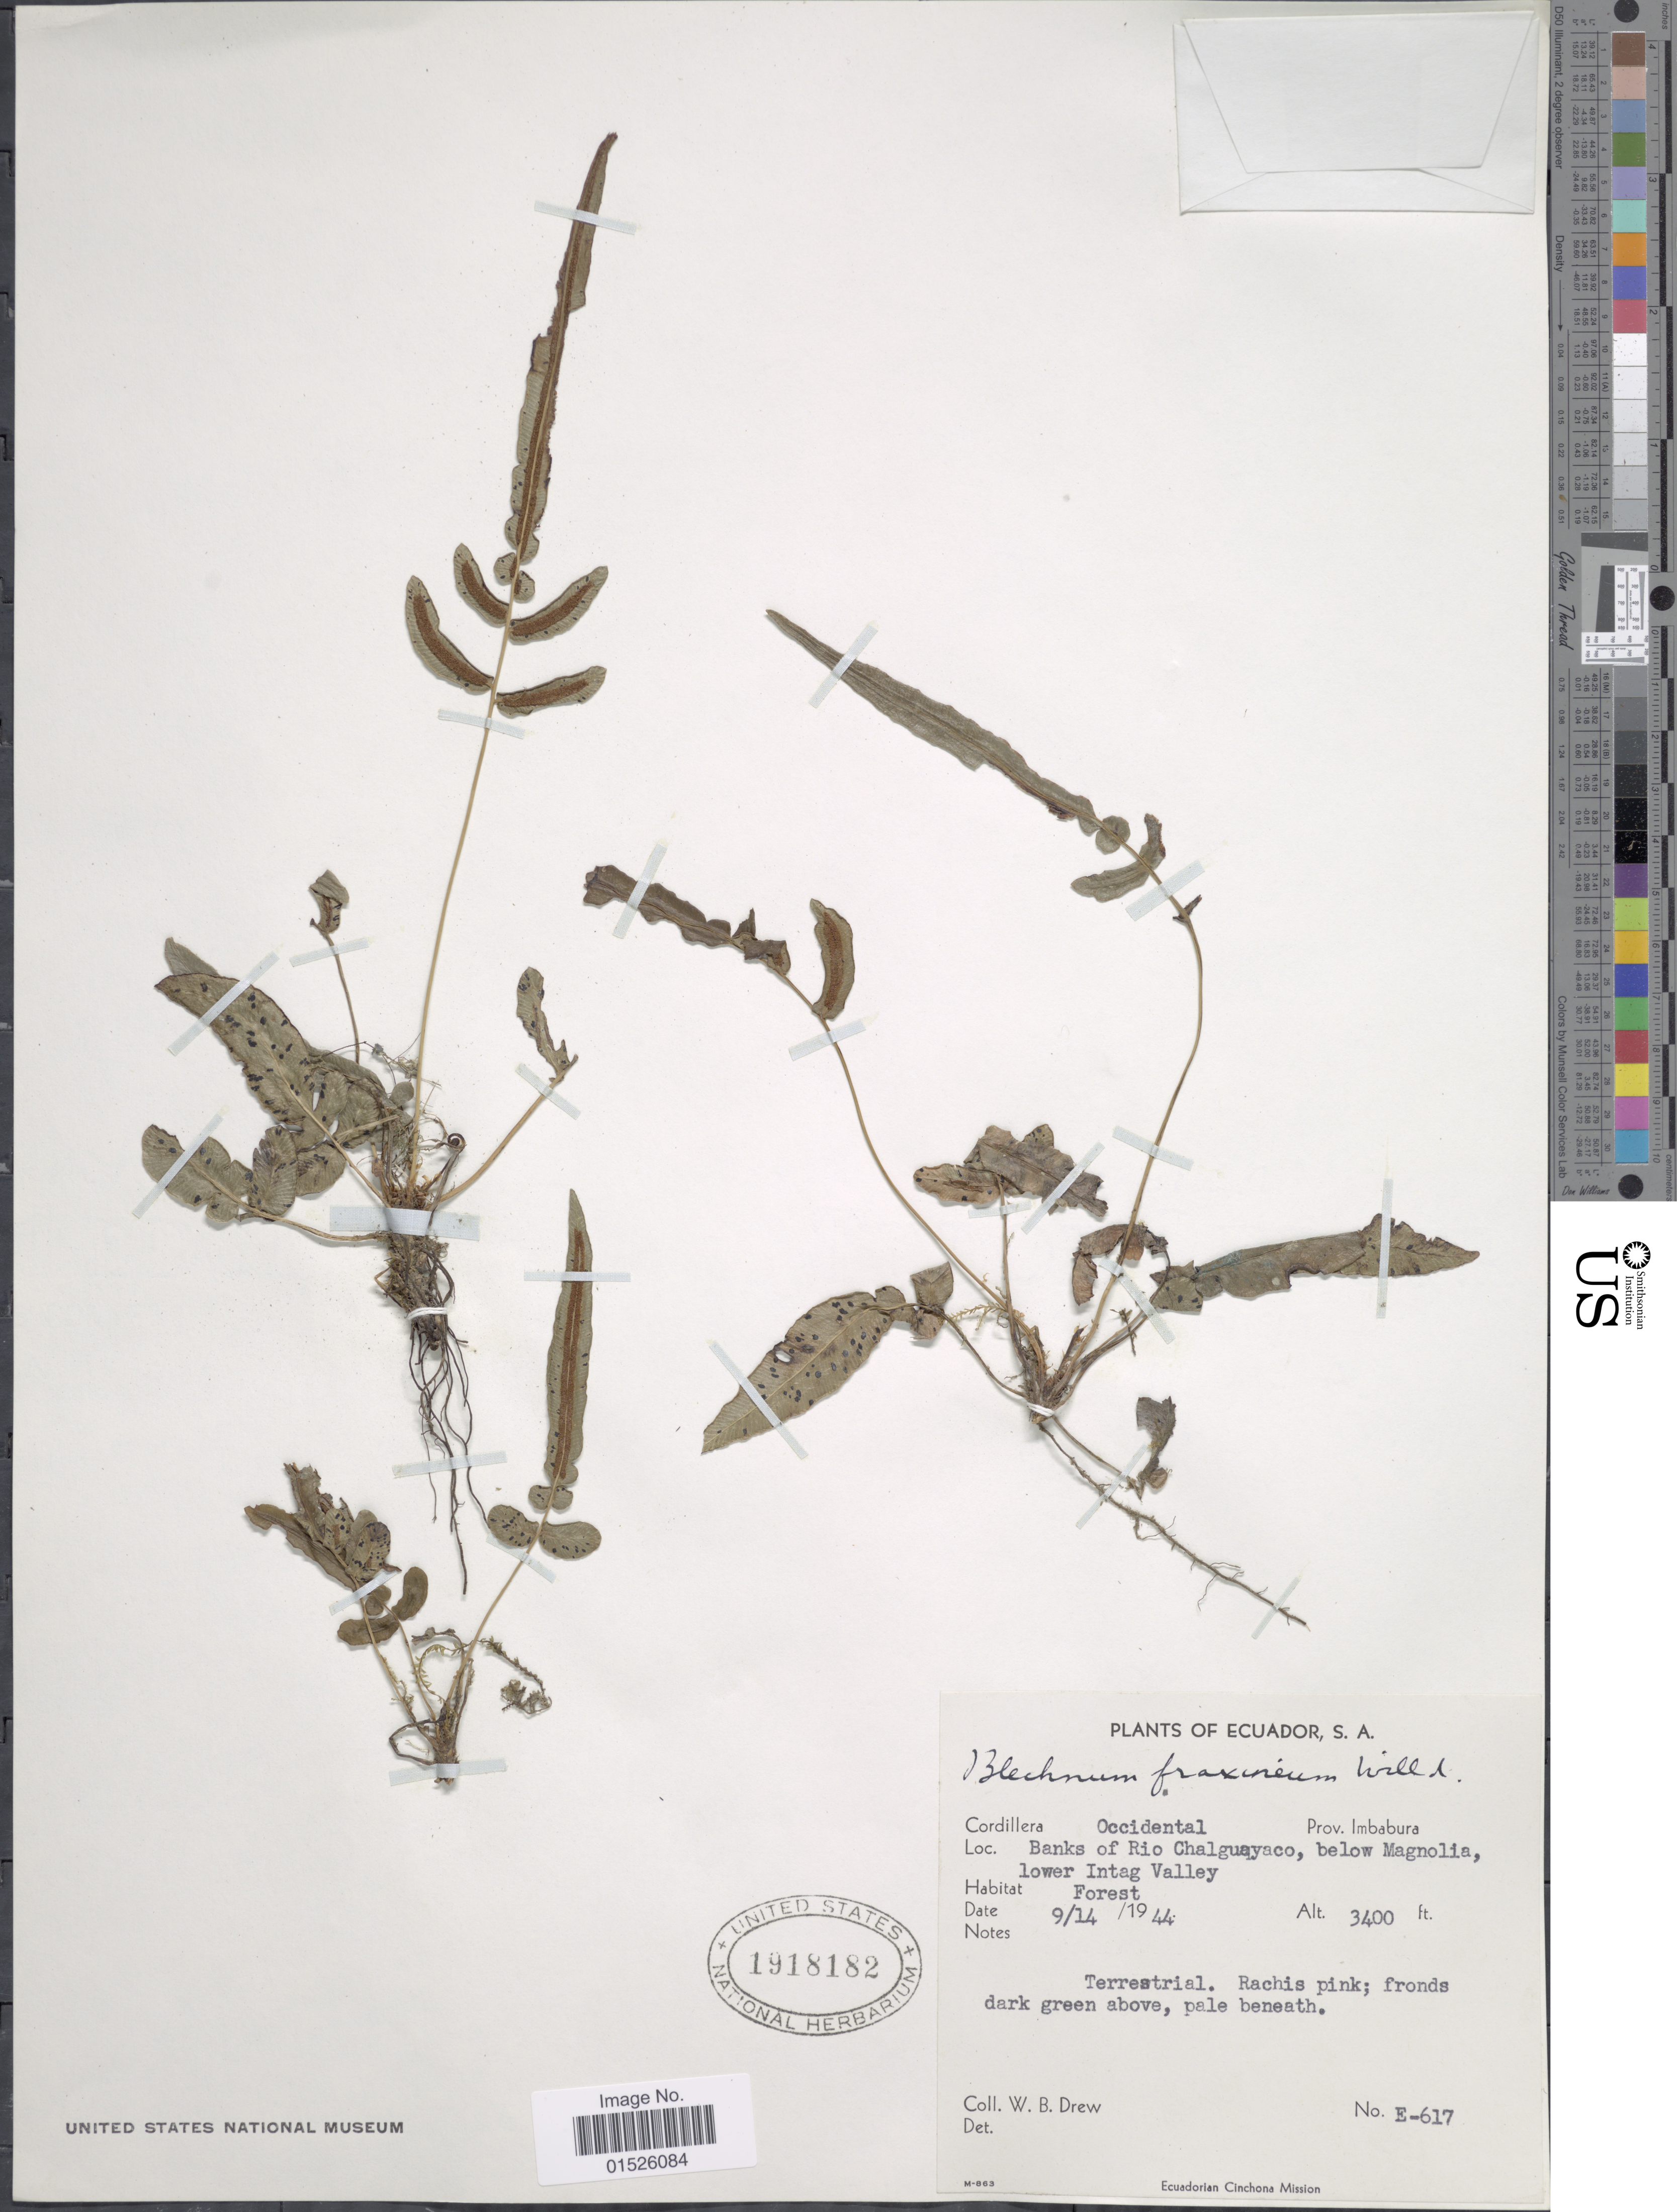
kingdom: Plantae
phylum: Tracheophyta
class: Polypodiopsida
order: Polypodiales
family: Blechnaceae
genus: Blechnum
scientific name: Blechnum gracile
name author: Kaulf.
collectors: W. B. Drew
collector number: E-617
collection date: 1944-09-14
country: Ecuador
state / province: Imbabura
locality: Ecuador, S. A. Cordillera Occidental, Prov. Imbabura, Banks of Rio Chalguayaco, below Magmnolia, lower Intag Valley.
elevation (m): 1036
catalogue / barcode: US 1918182